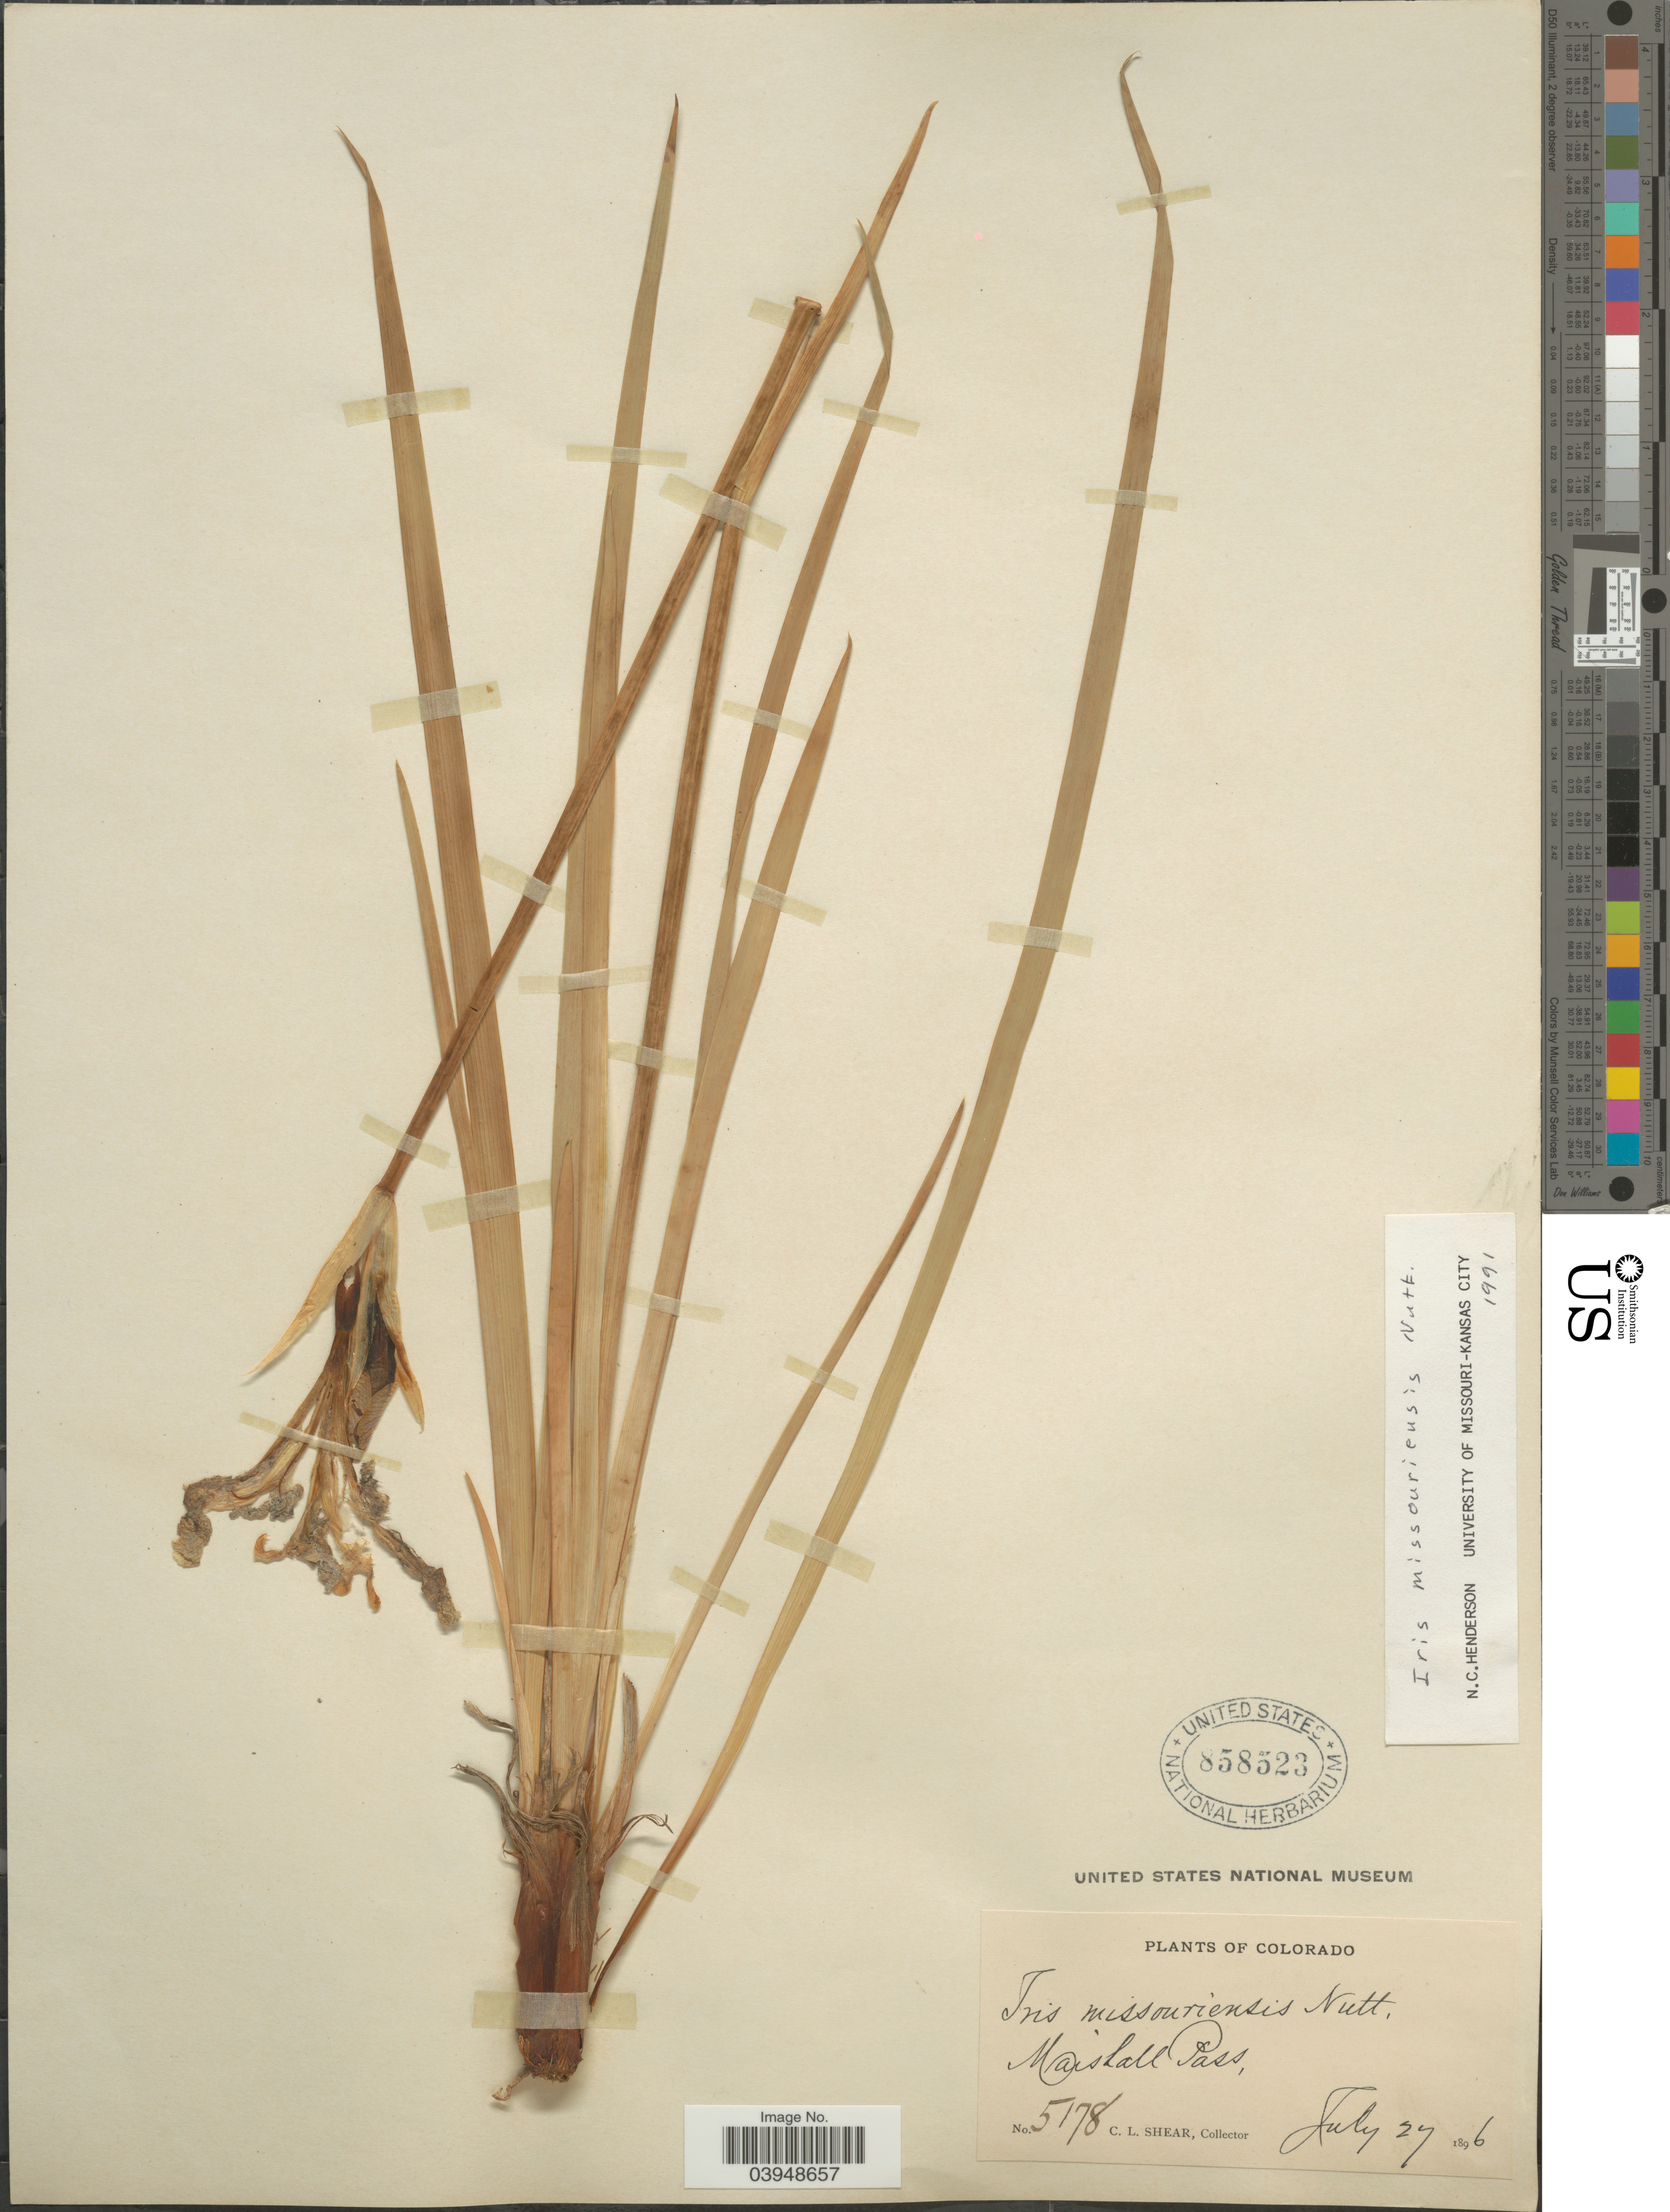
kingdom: Plantae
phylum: Tracheophyta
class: Liliopsida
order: Asparagales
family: Iridaceae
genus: Iris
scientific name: Iris missouriensis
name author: Nutt.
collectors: C. L. Shear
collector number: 5178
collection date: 1896-07-27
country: United States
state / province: Colorado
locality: Marshall Pass.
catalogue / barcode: US 858523